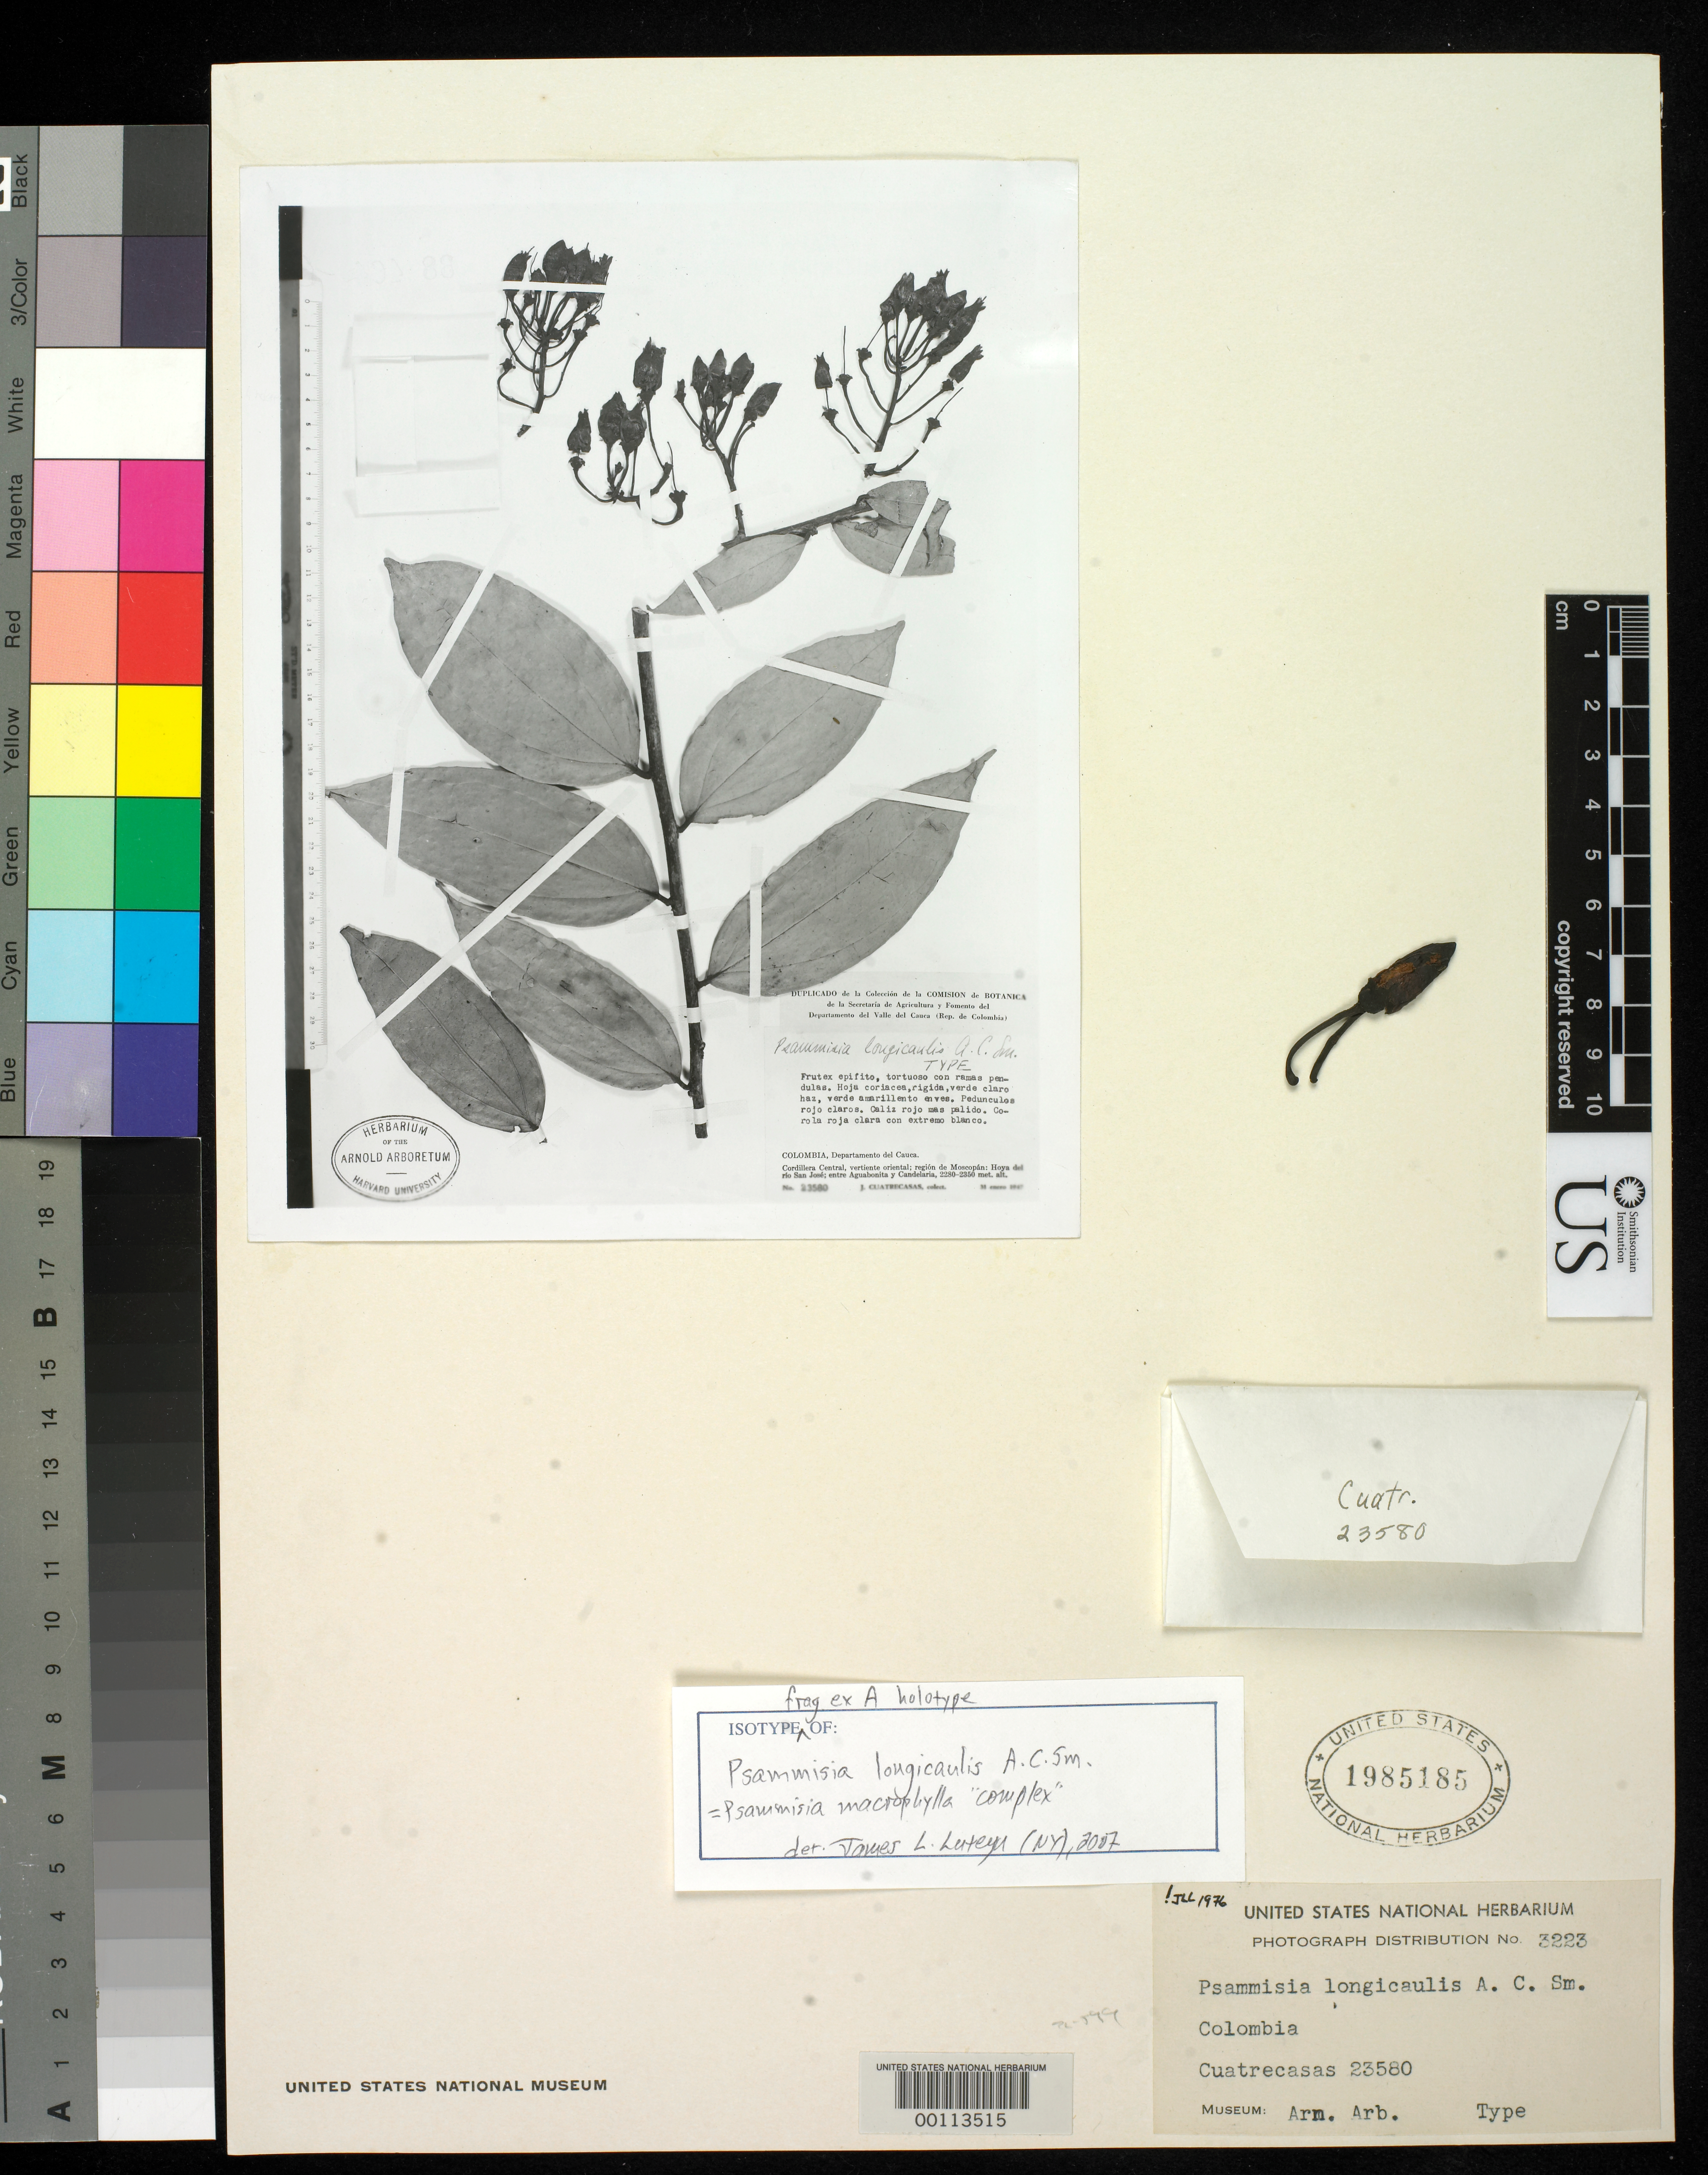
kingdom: Plantae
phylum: Tracheophyta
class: Magnoliopsida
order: Ericales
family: Ericaceae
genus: Psammisia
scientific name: Psammisia longicaulis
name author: A.C. Sm.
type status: Isotype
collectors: J. Cuatrecasas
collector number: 23580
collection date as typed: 31 Jan 1947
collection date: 1947-01-31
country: Colombia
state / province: Cauca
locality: Moscopan, Valley of Rio San Jose, between Agua Bonita & Candelaria, E slope of Central Cordillera.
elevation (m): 2280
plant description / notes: Photograph and fragmentary material of type specimen ex herb. Arnold Arboretum.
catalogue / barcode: US 1985185